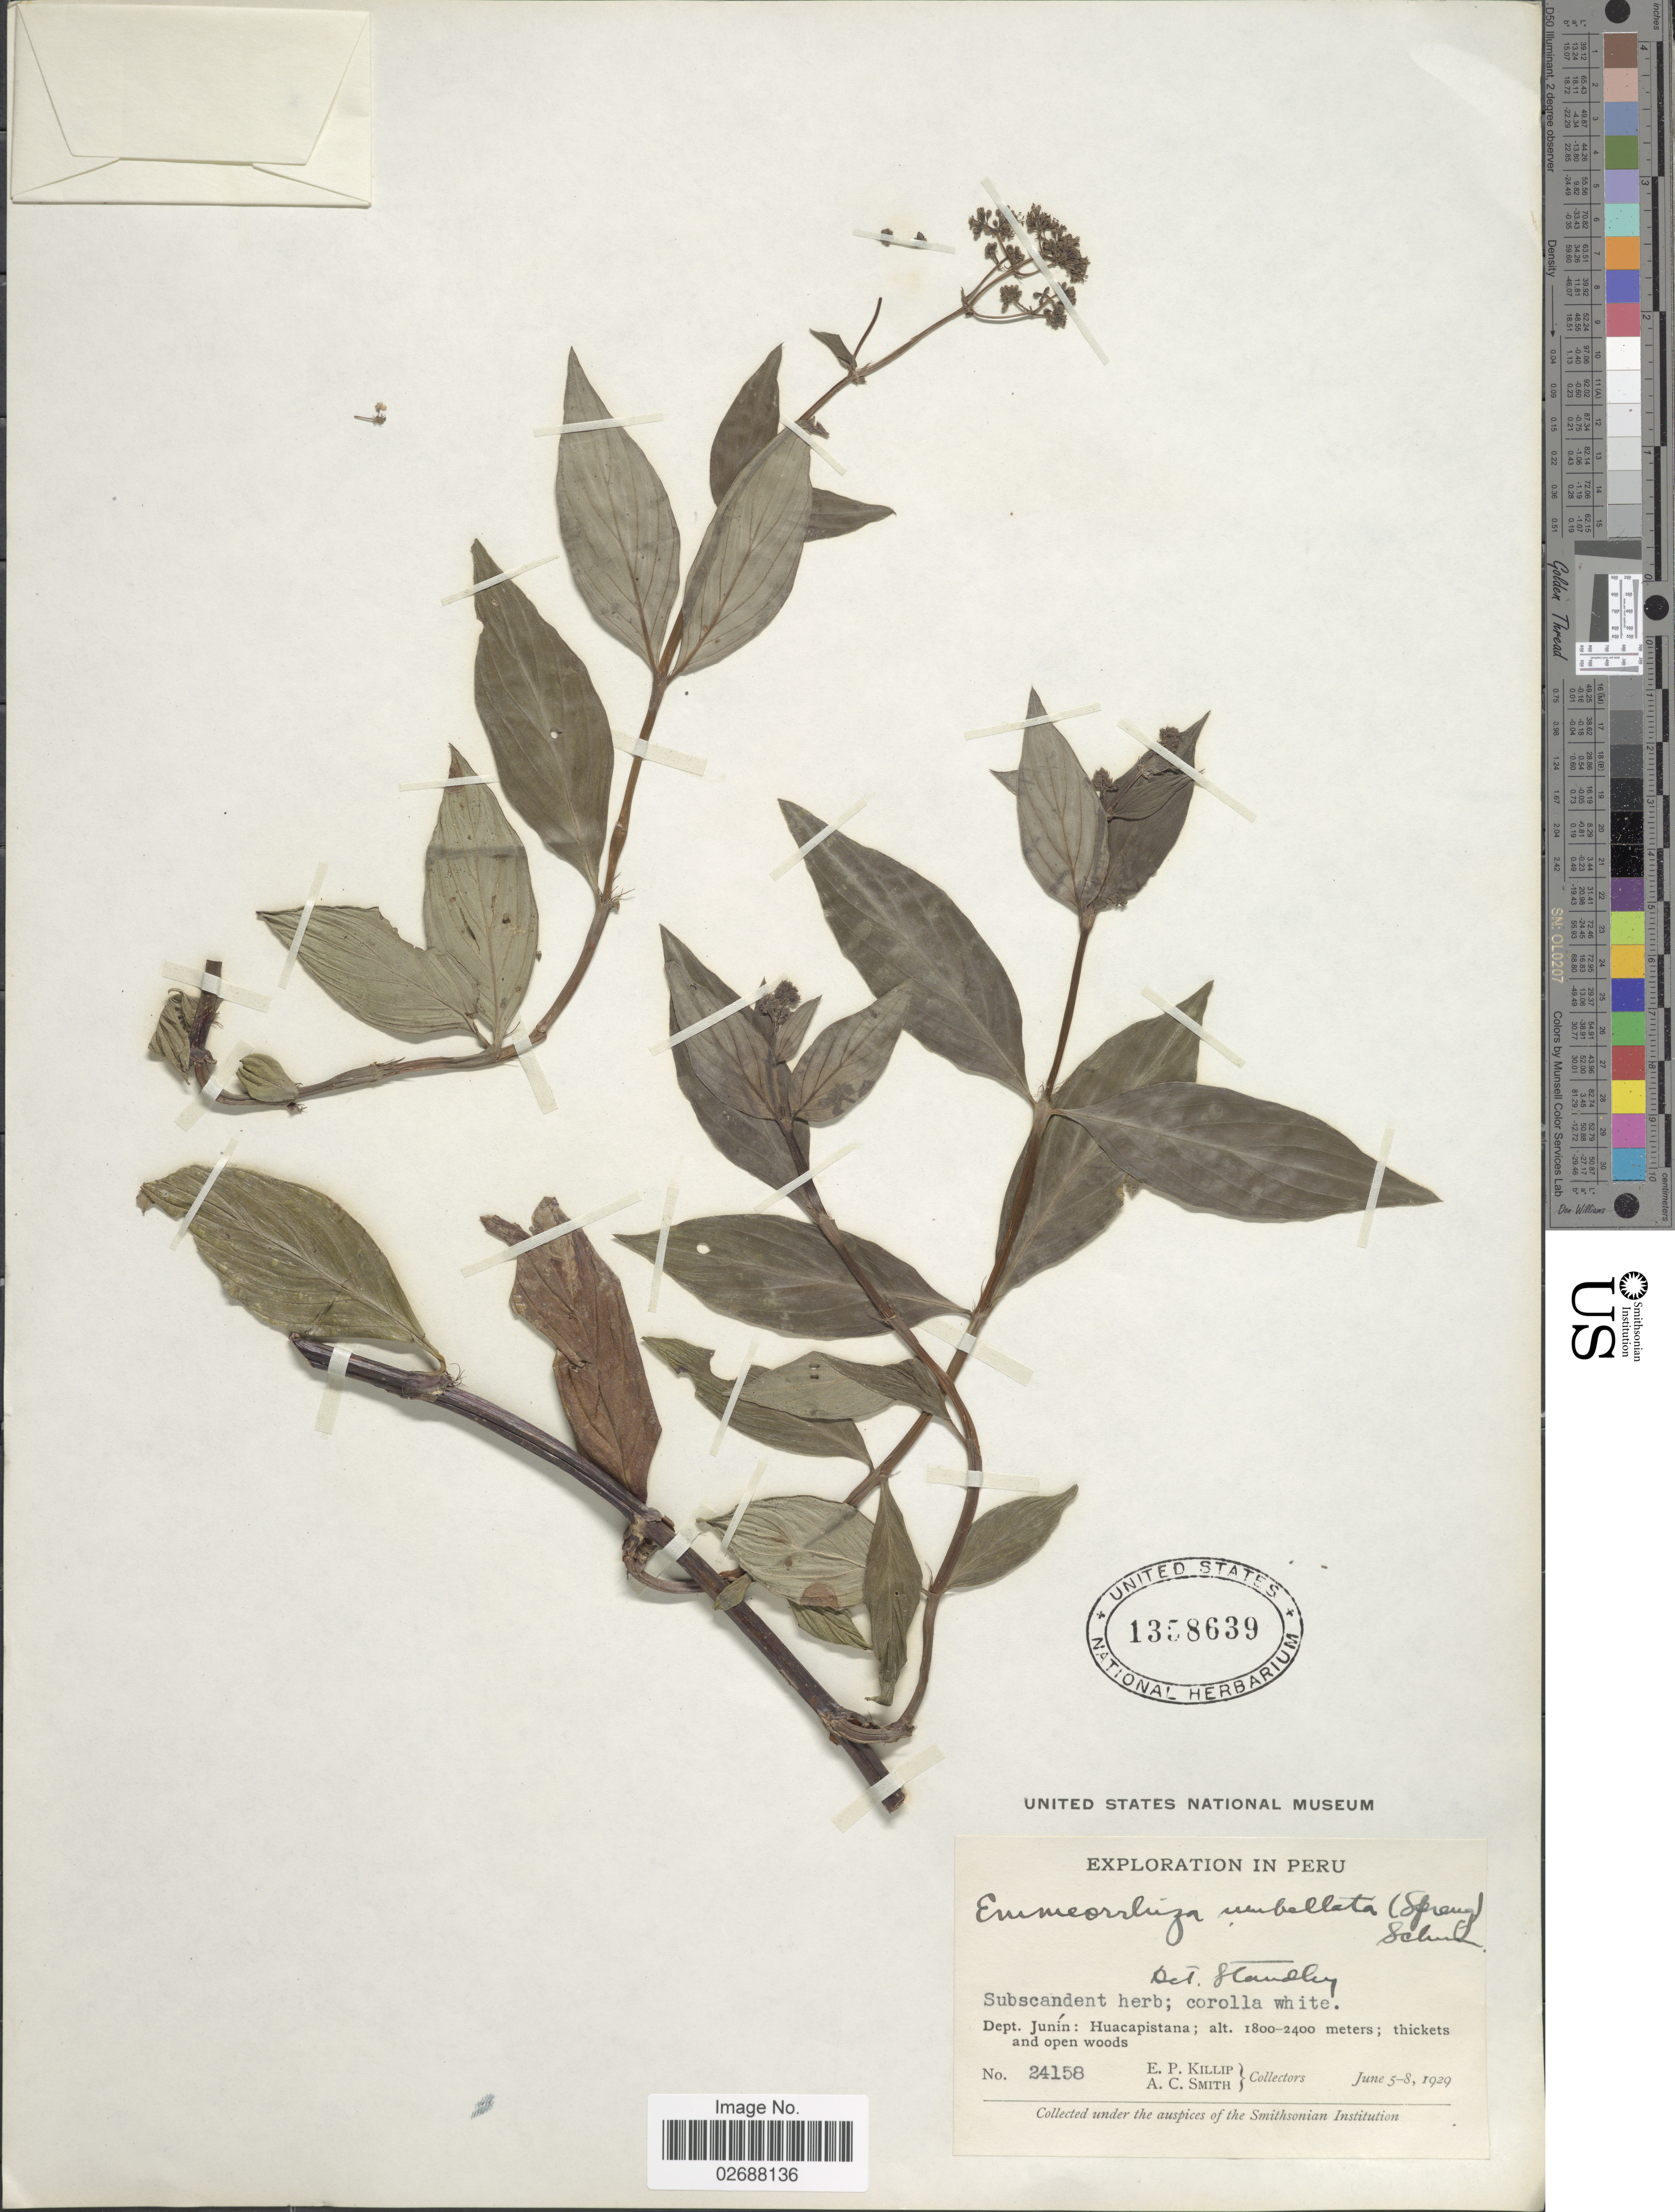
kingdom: Plantae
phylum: Tracheophyta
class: Magnoliopsida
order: Gentianales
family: Rubiaceae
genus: Emmeorhiza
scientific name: Emmeorhiza umbellata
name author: (Spreng.) K. Schum.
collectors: E. P. Killip & A. C. Smith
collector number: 24158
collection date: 1929-06-05/1929-06-08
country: Peru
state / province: Junín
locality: Huacapistana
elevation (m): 1800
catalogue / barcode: US 1358639